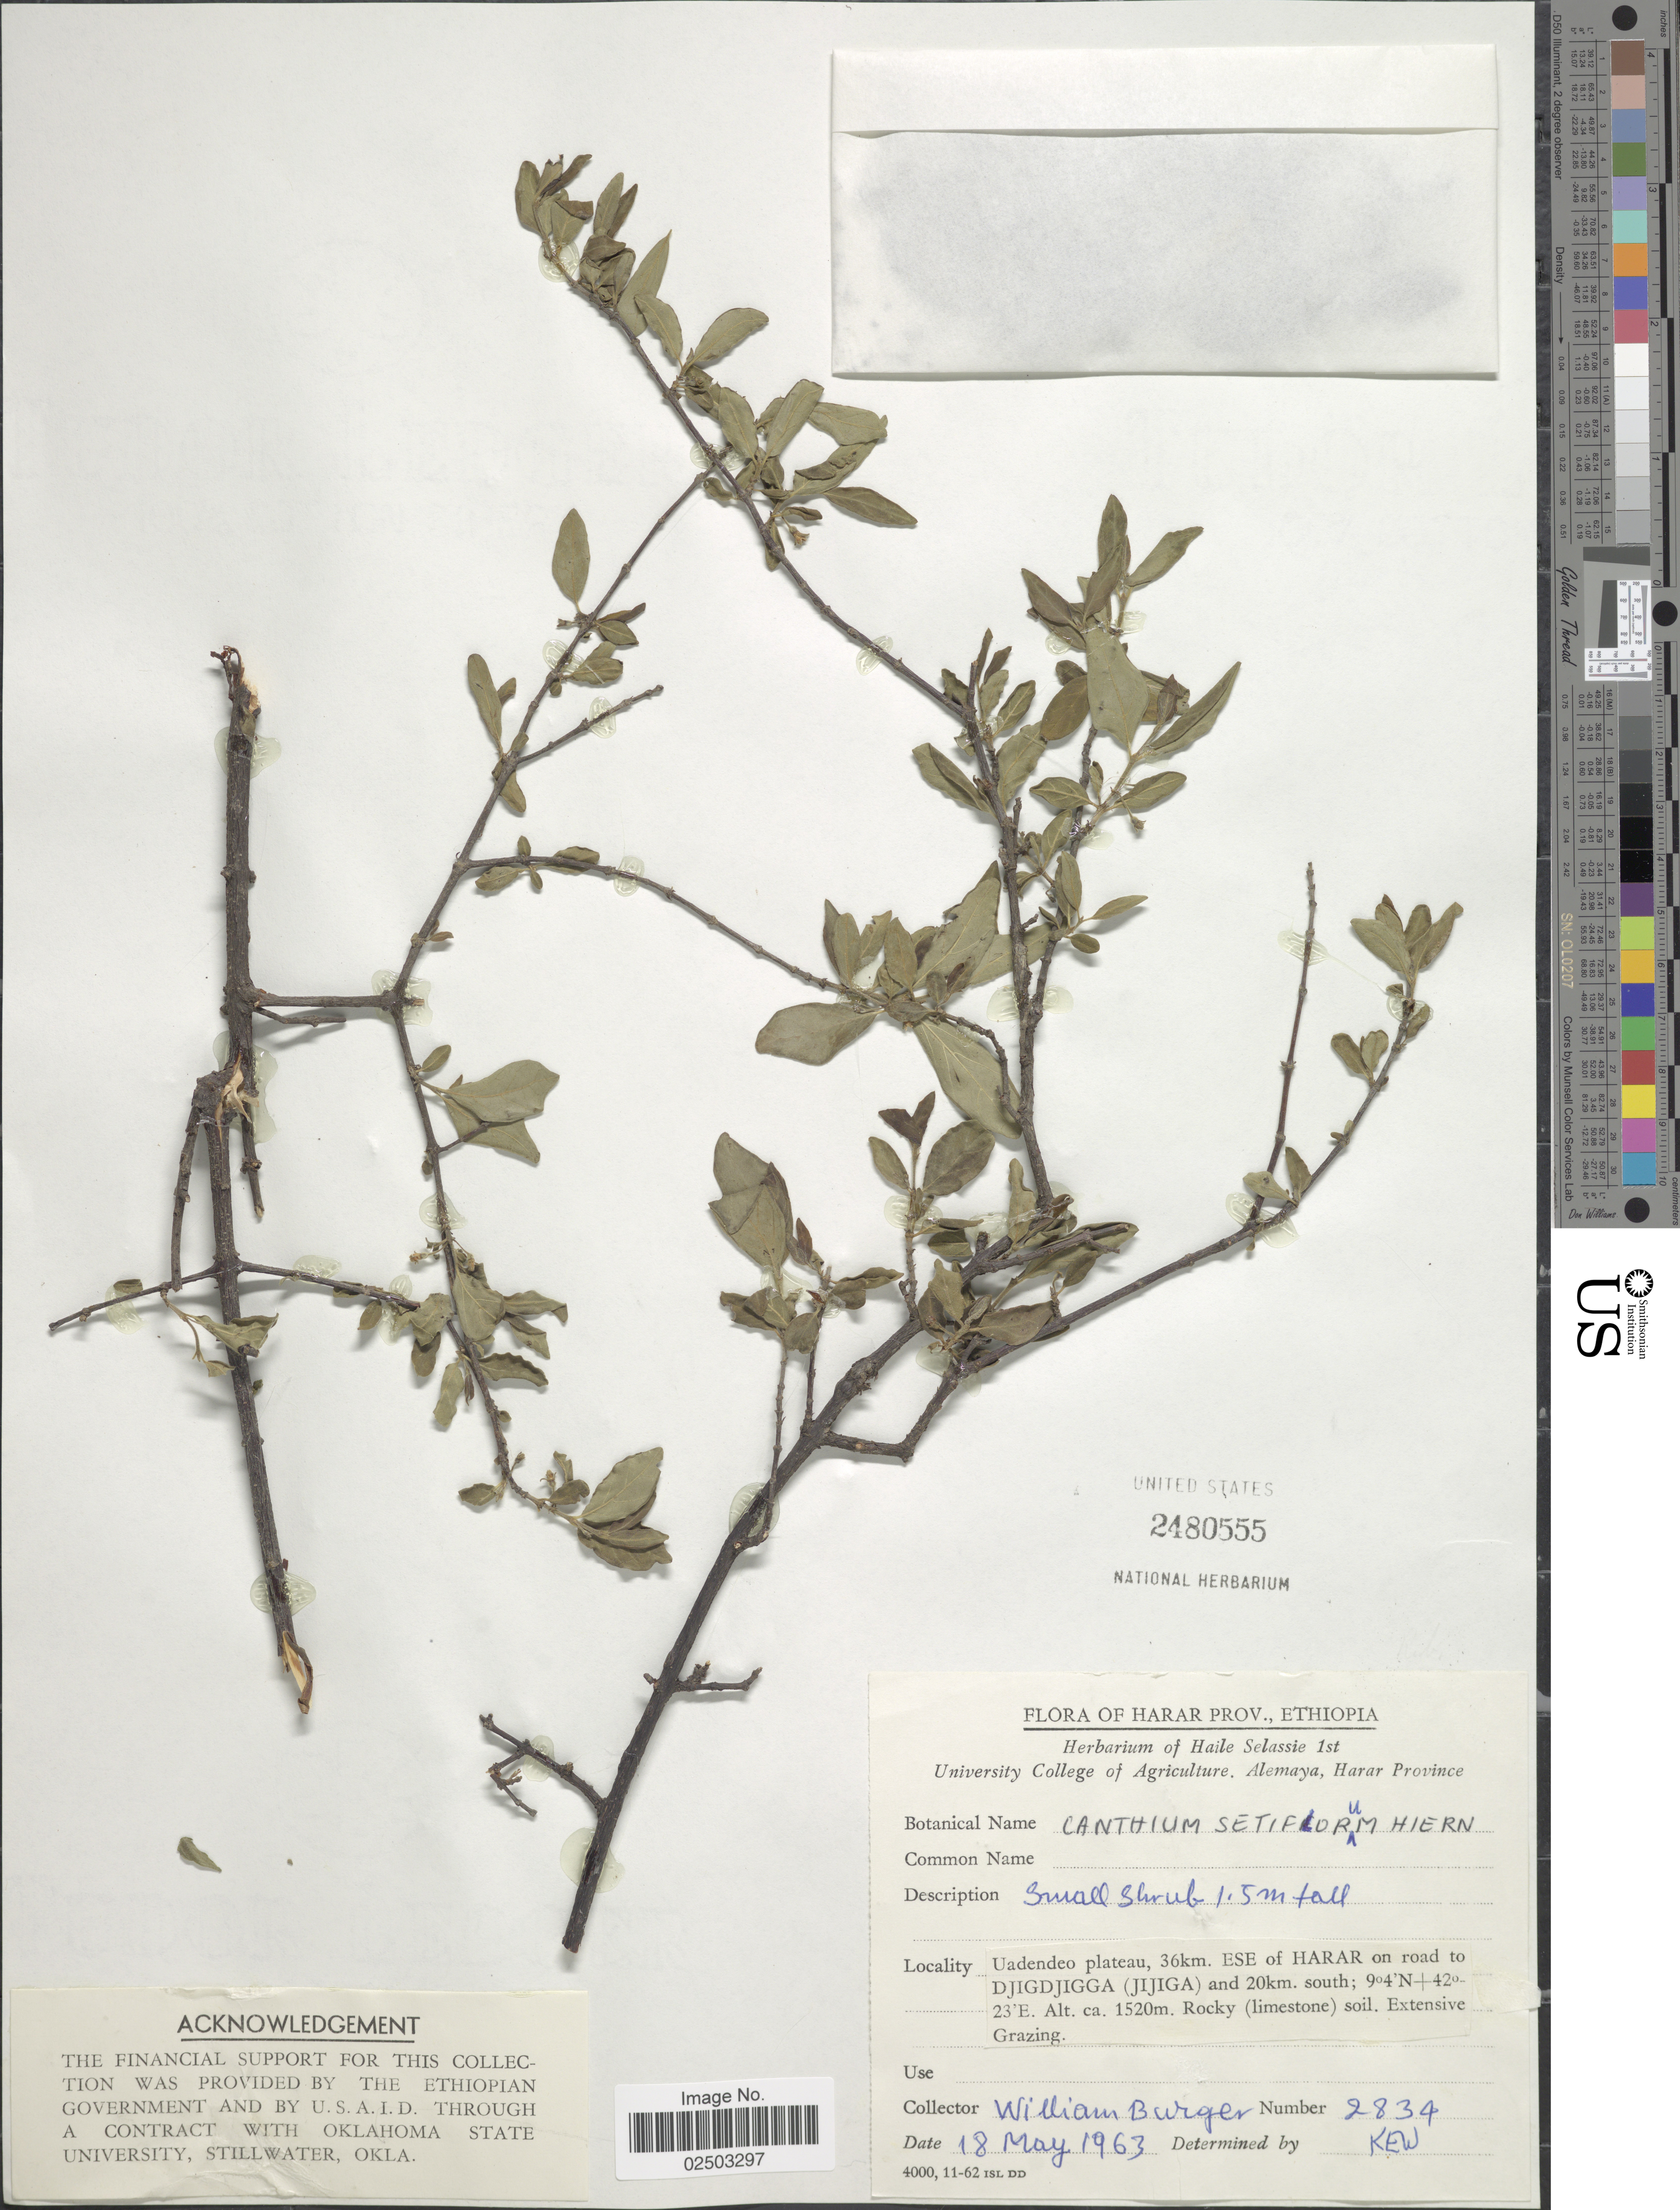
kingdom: Plantae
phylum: Tracheophyta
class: Magnoliopsida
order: Gentianales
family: Rubiaceae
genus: Canthium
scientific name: Canthium setiflorum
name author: Hiern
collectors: W. Burger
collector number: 2834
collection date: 1863-05-18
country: Ethiopia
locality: Harar Prov., Uadendeo plateau, 36 km. ESE of Harar on road to Djigjigga (jijiga) and 20km. south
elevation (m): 1520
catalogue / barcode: US 2480555